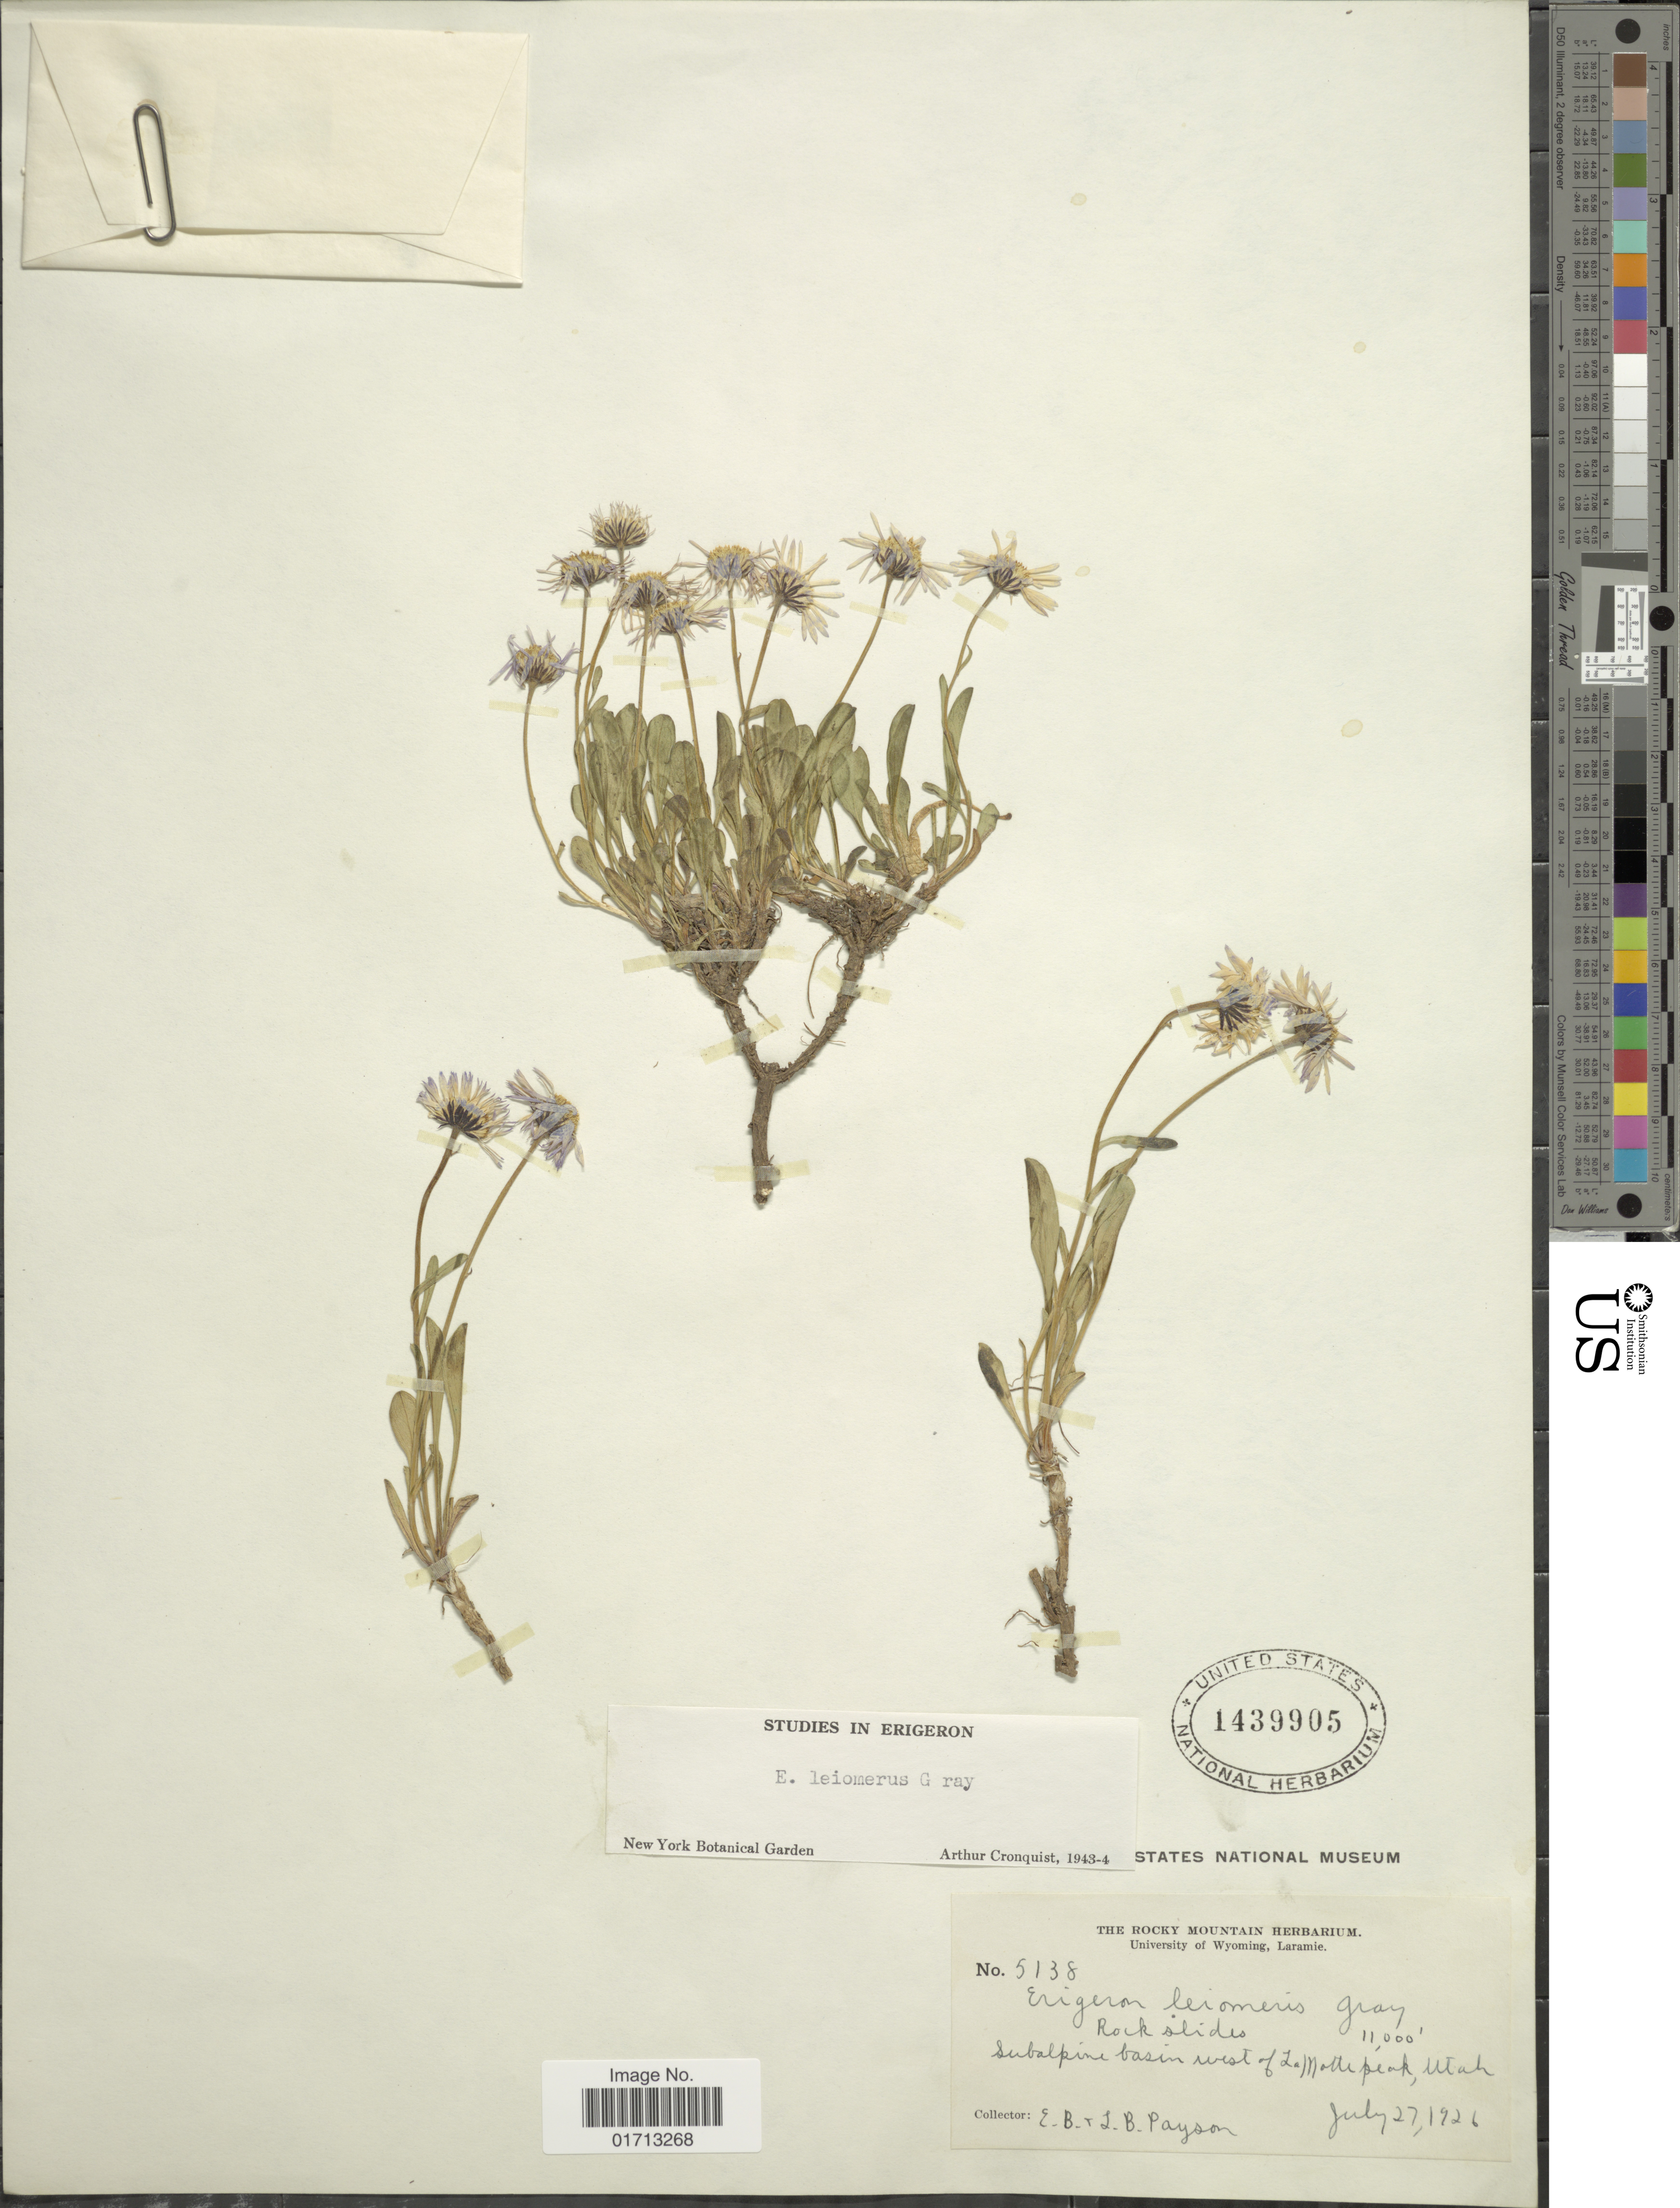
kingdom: Plantae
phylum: Tracheophyta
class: Magnoliopsida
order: Asterales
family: Asteraceae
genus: Erigeron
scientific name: Erigeron leiomerus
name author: A. Gray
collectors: E. B. Payson & L. Payson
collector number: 5138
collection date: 1926-07-27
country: United States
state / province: Utah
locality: Subalpine basin west of La Matte Peak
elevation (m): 3353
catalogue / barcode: US 1439905